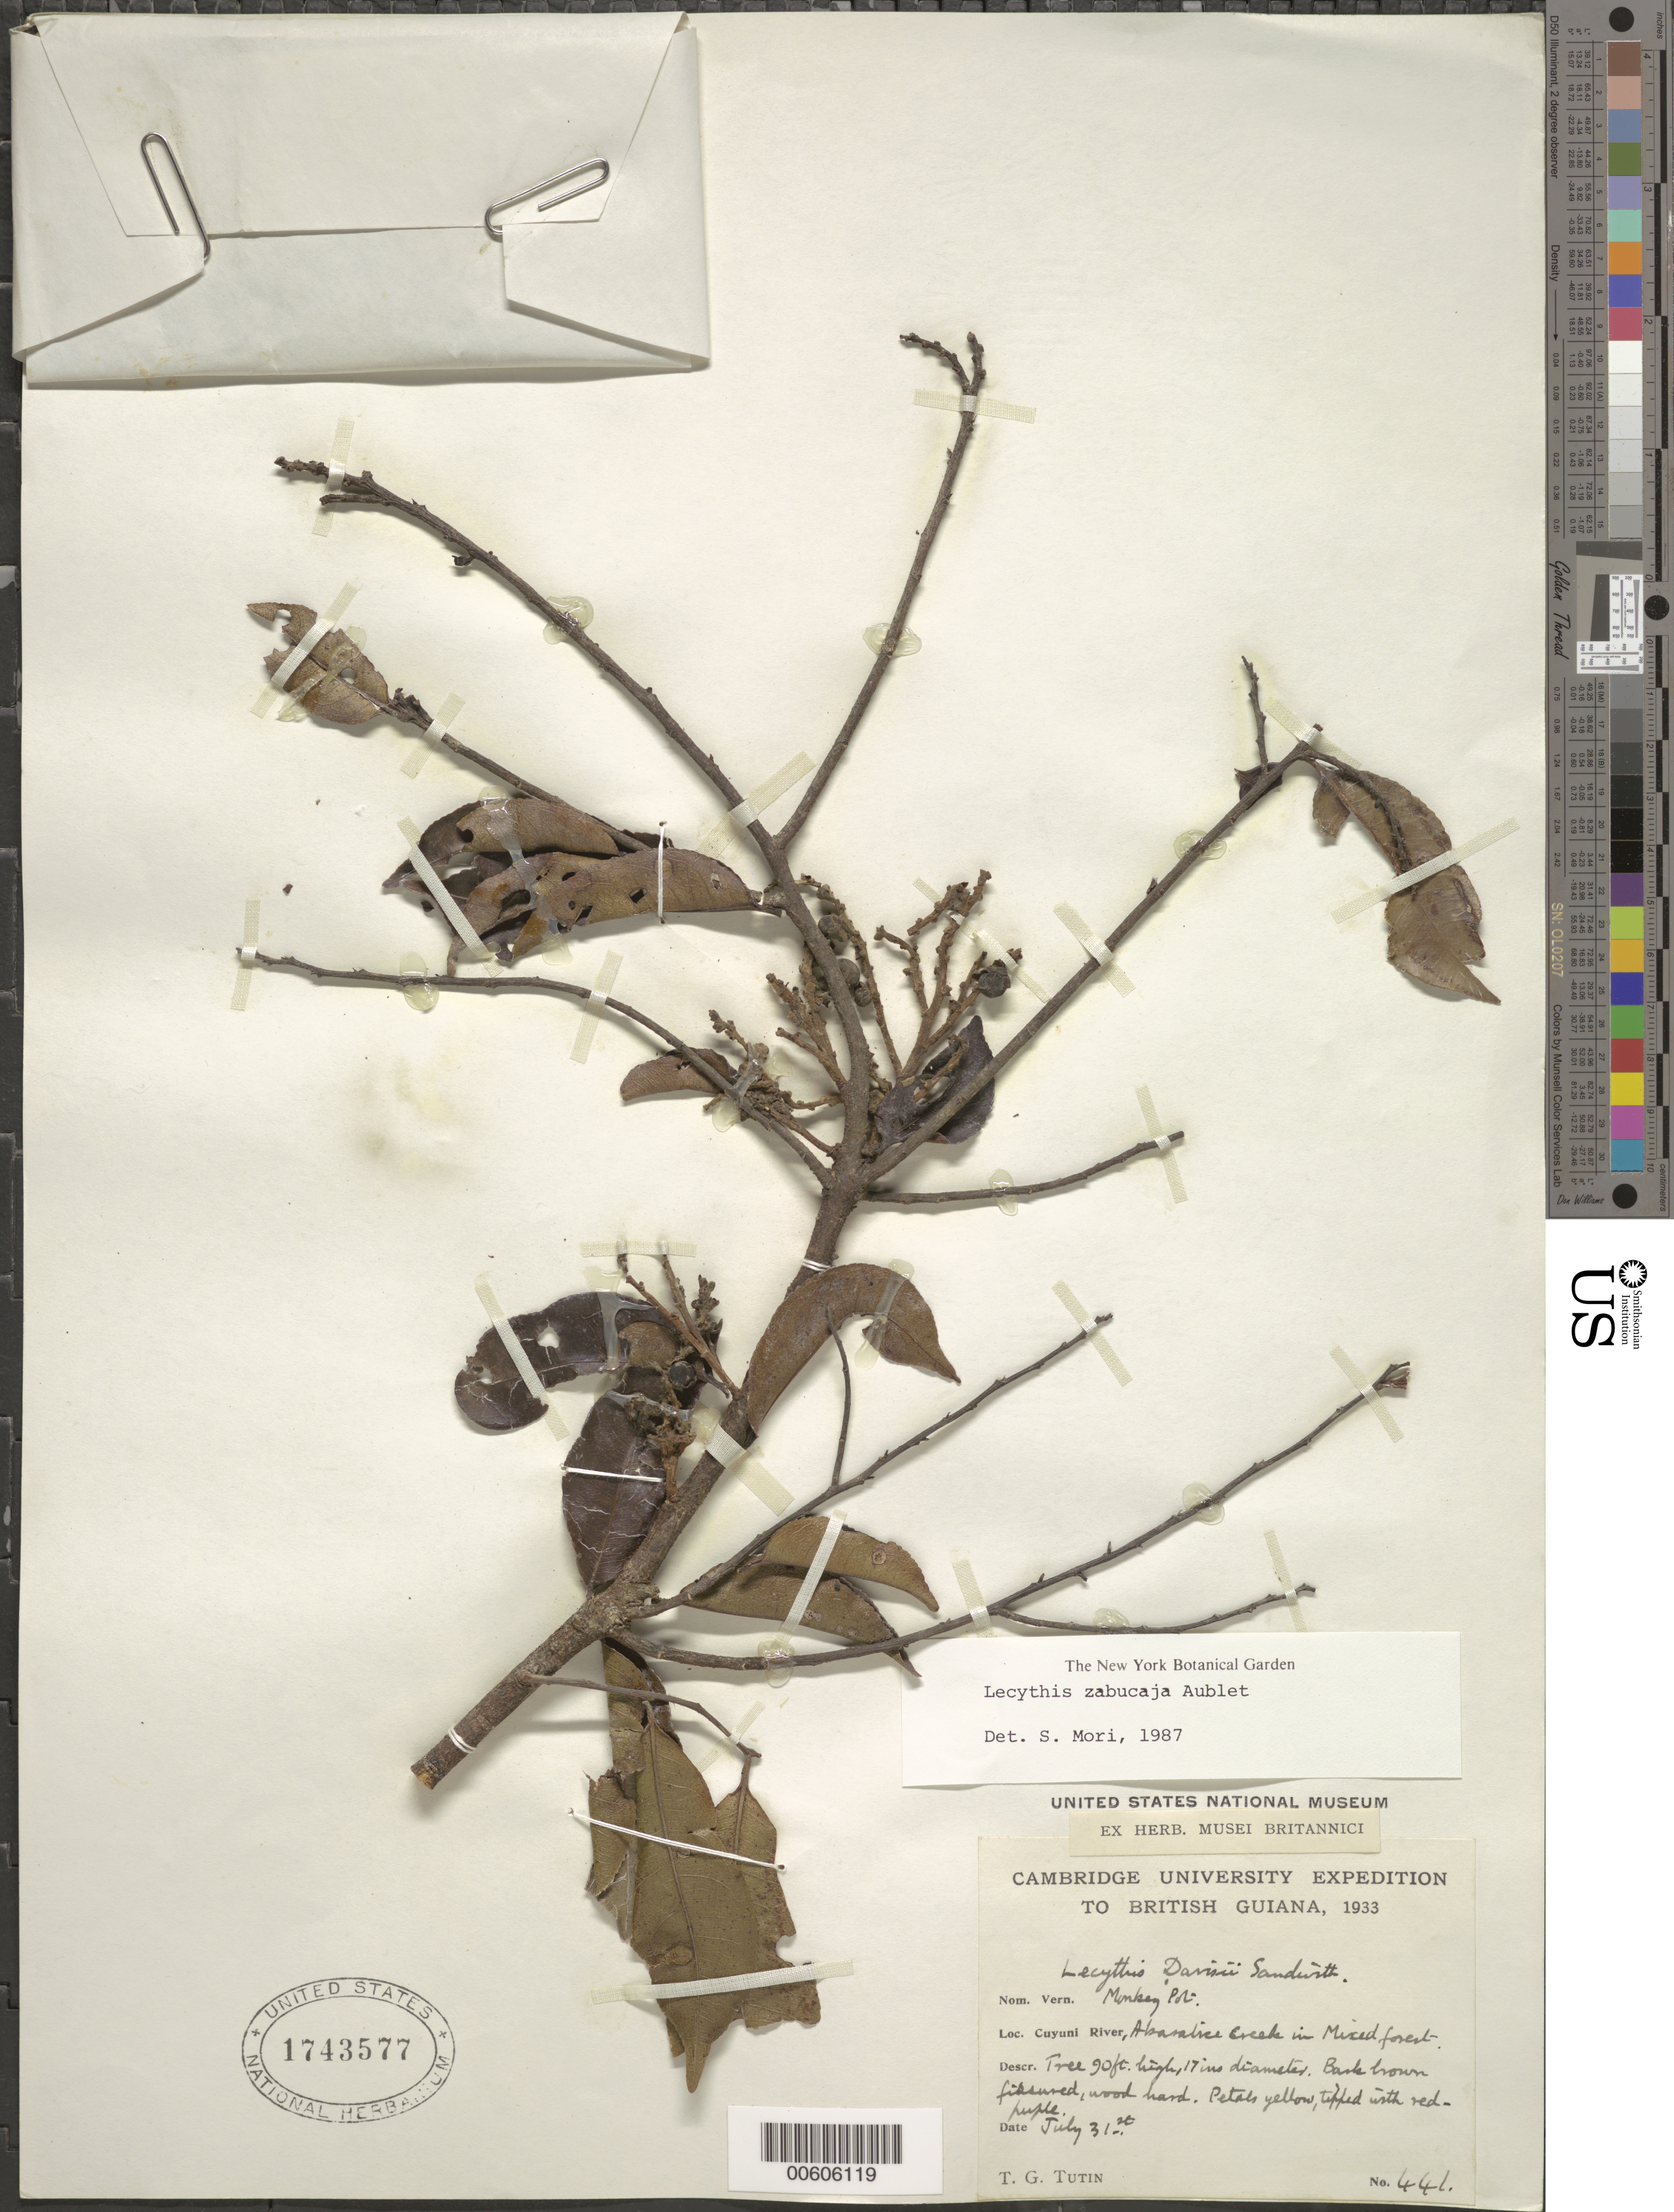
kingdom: Plantae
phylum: Tracheophyta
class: Magnoliopsida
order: Ericales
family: Lecythidaceae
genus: Lecythis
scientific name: Lecythis zabucajo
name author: Aubl.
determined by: Mori, Scott A.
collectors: T. G. Tutin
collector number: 441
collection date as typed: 31-Jul-33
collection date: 1933-07-31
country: Guyana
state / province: Cuyuni-Mazaruni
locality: Akarabice Creek, Cuyuni R.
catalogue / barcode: US 1743577